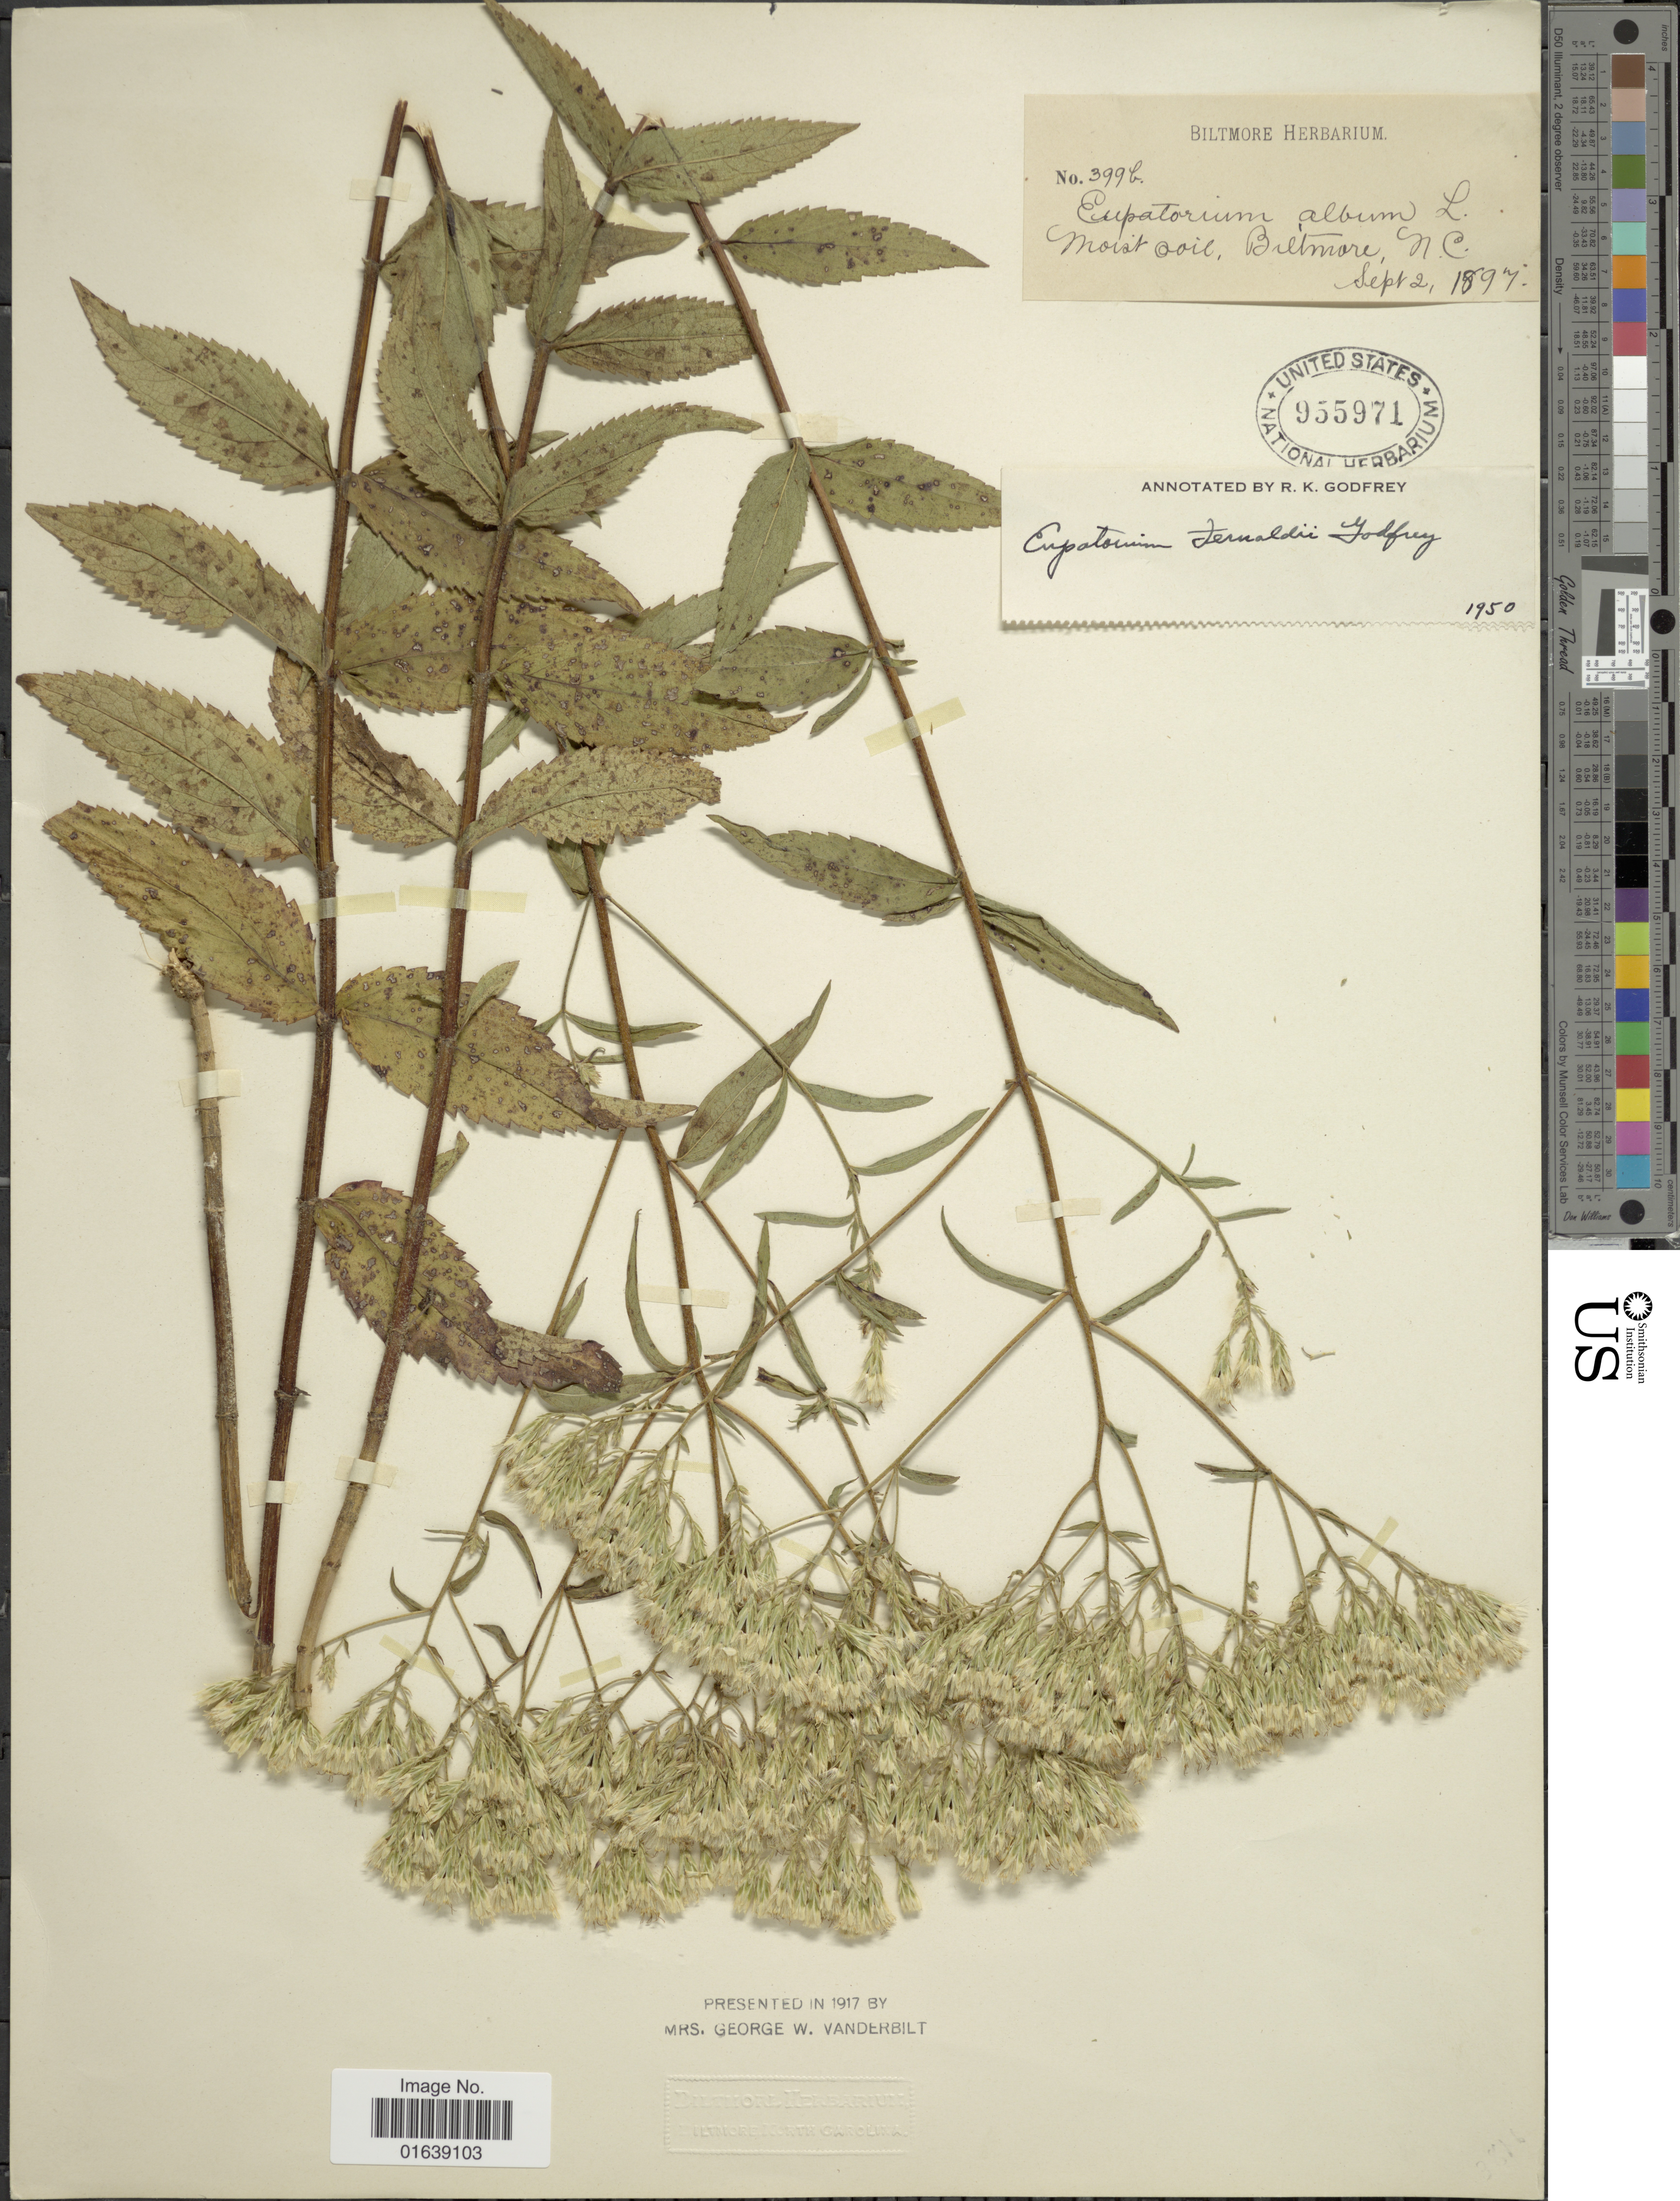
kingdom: Plantae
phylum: Tracheophyta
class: Magnoliopsida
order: Asterales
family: Asteraceae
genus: Eupatorium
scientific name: Eupatorium fernaldii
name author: R.K. Godfrey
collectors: ex herb. Biltmore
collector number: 399b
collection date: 1897-08-02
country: United States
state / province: North Carolina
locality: Moist soil, Biltmore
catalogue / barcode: US 955971